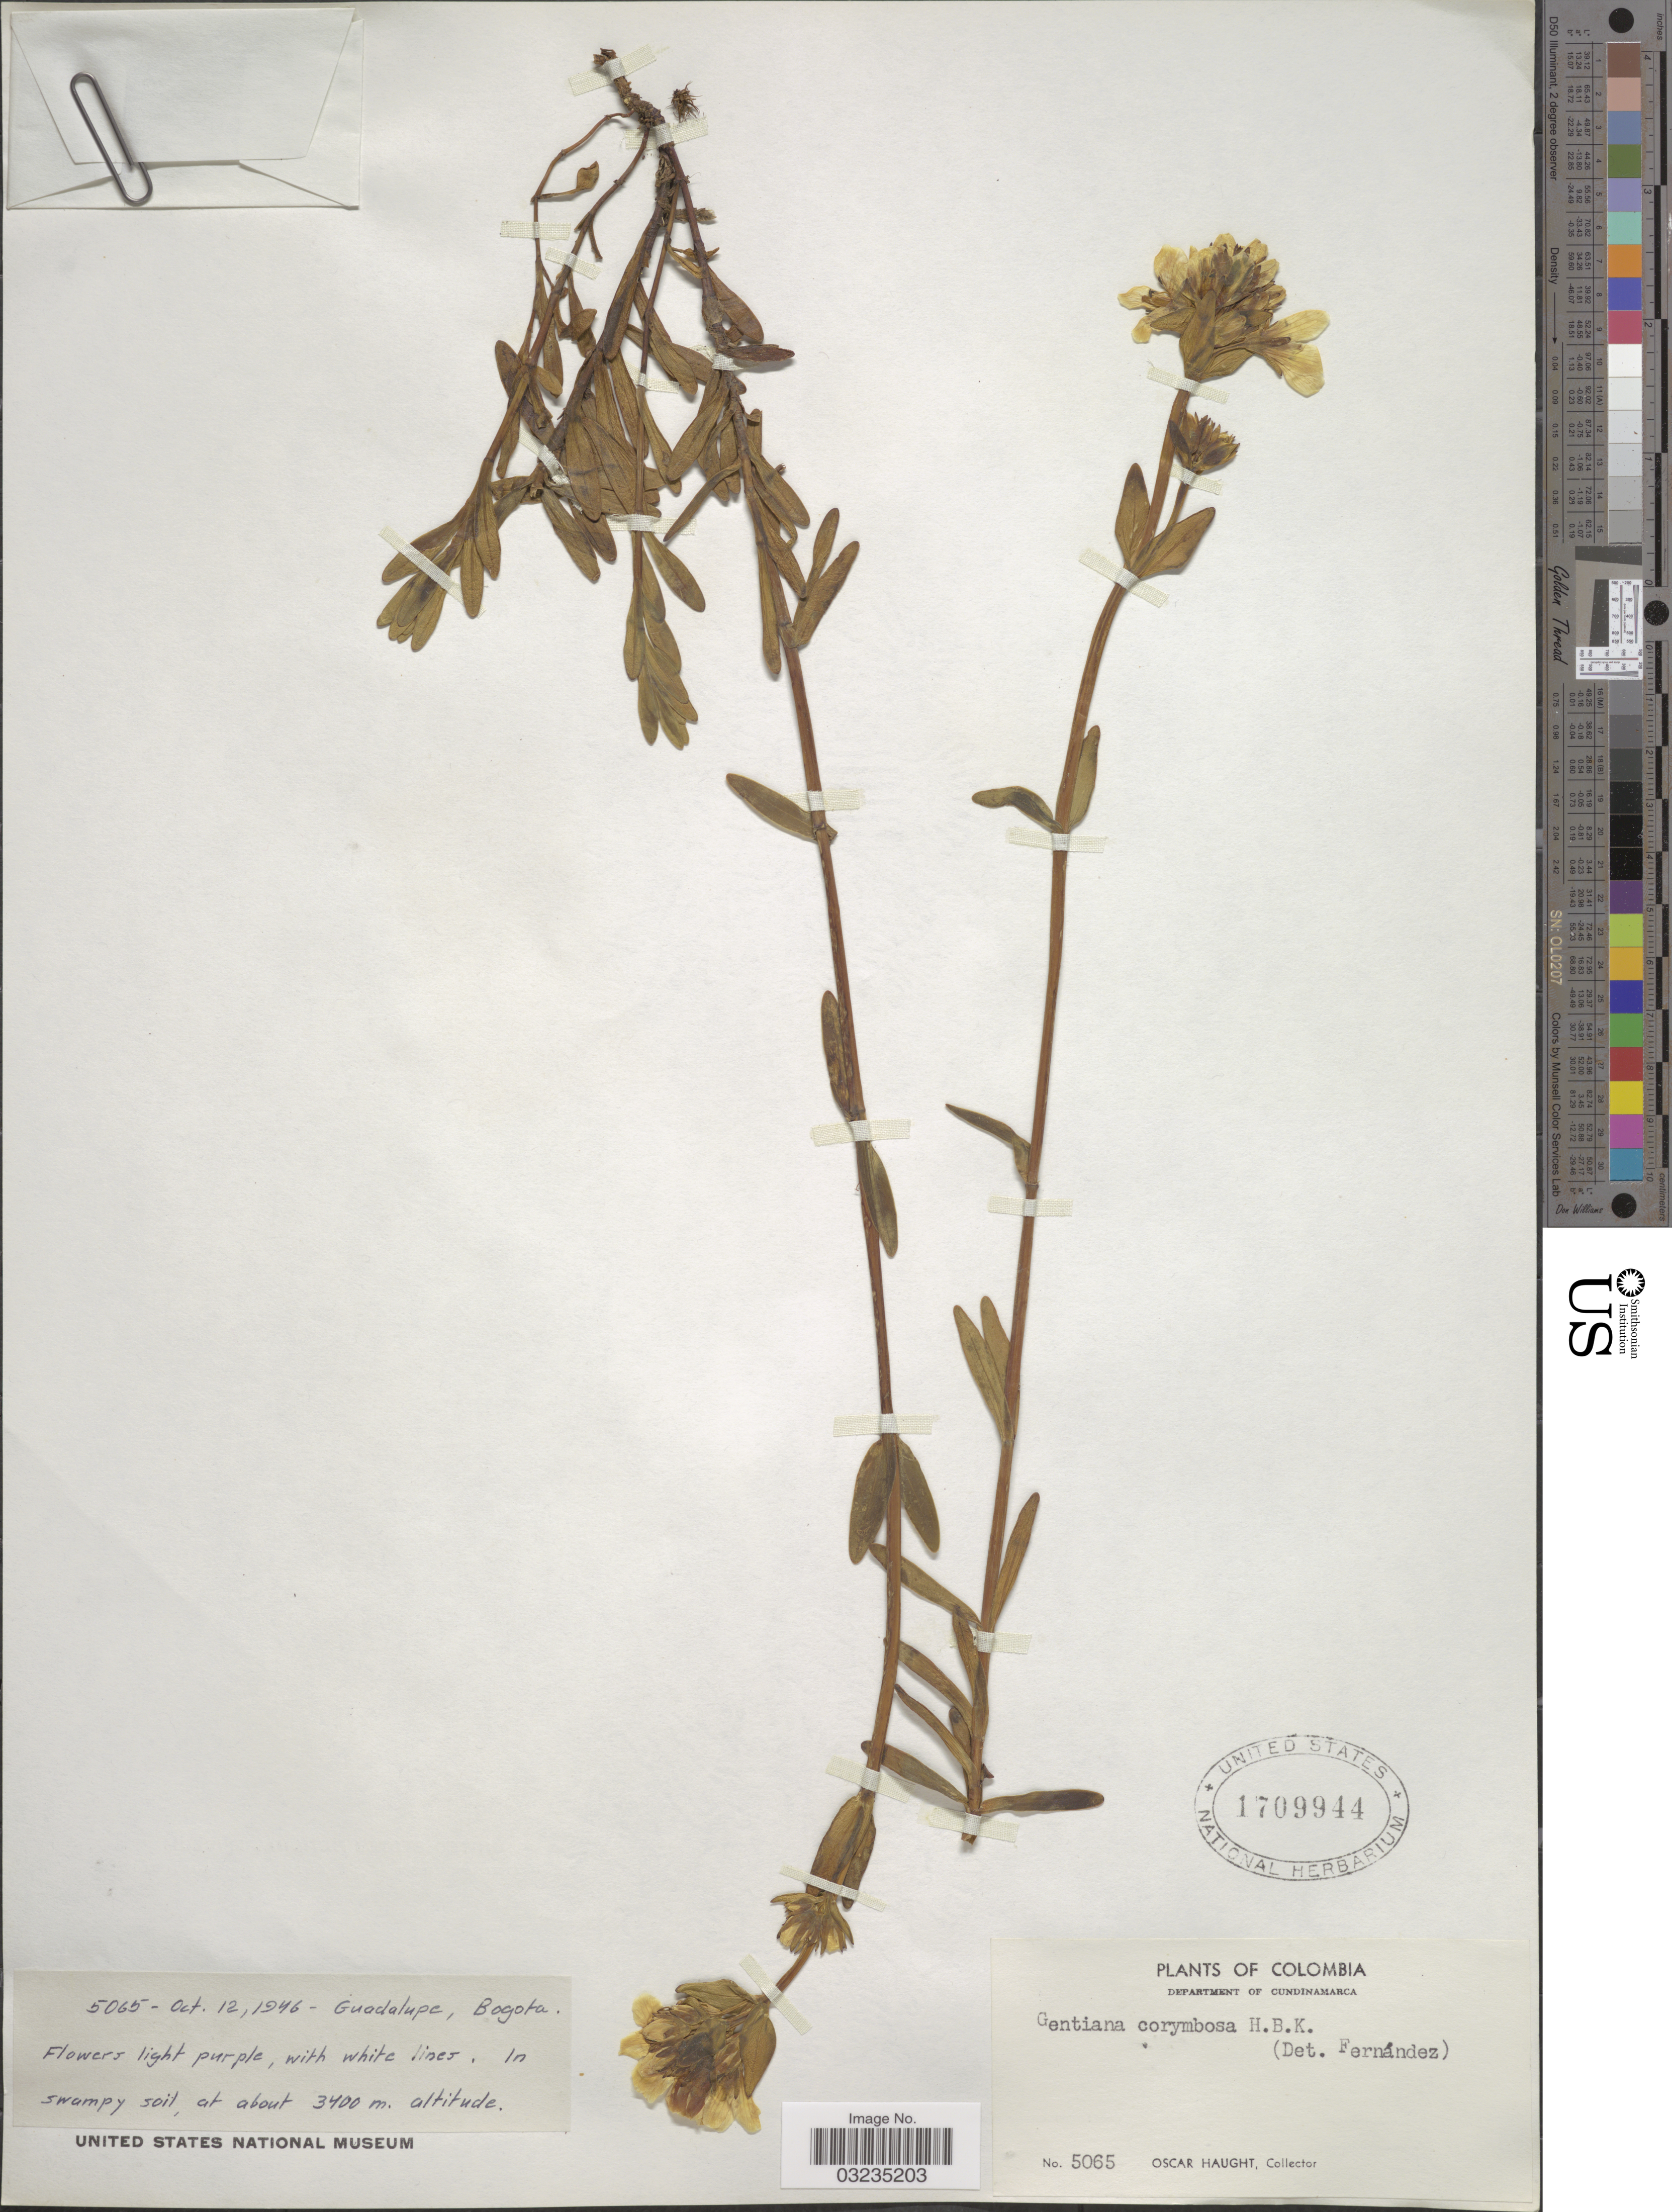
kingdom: Plantae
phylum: Tracheophyta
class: Magnoliopsida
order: Gentianales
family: Gentianaceae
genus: Gentiana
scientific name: Gentiana corymbosa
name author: Humb. et al.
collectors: O. L. Haught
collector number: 5065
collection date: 1946-10-12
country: Colombia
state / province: Cundinamarca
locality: Guadalupe, Bogota.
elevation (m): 3400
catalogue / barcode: US 1709944